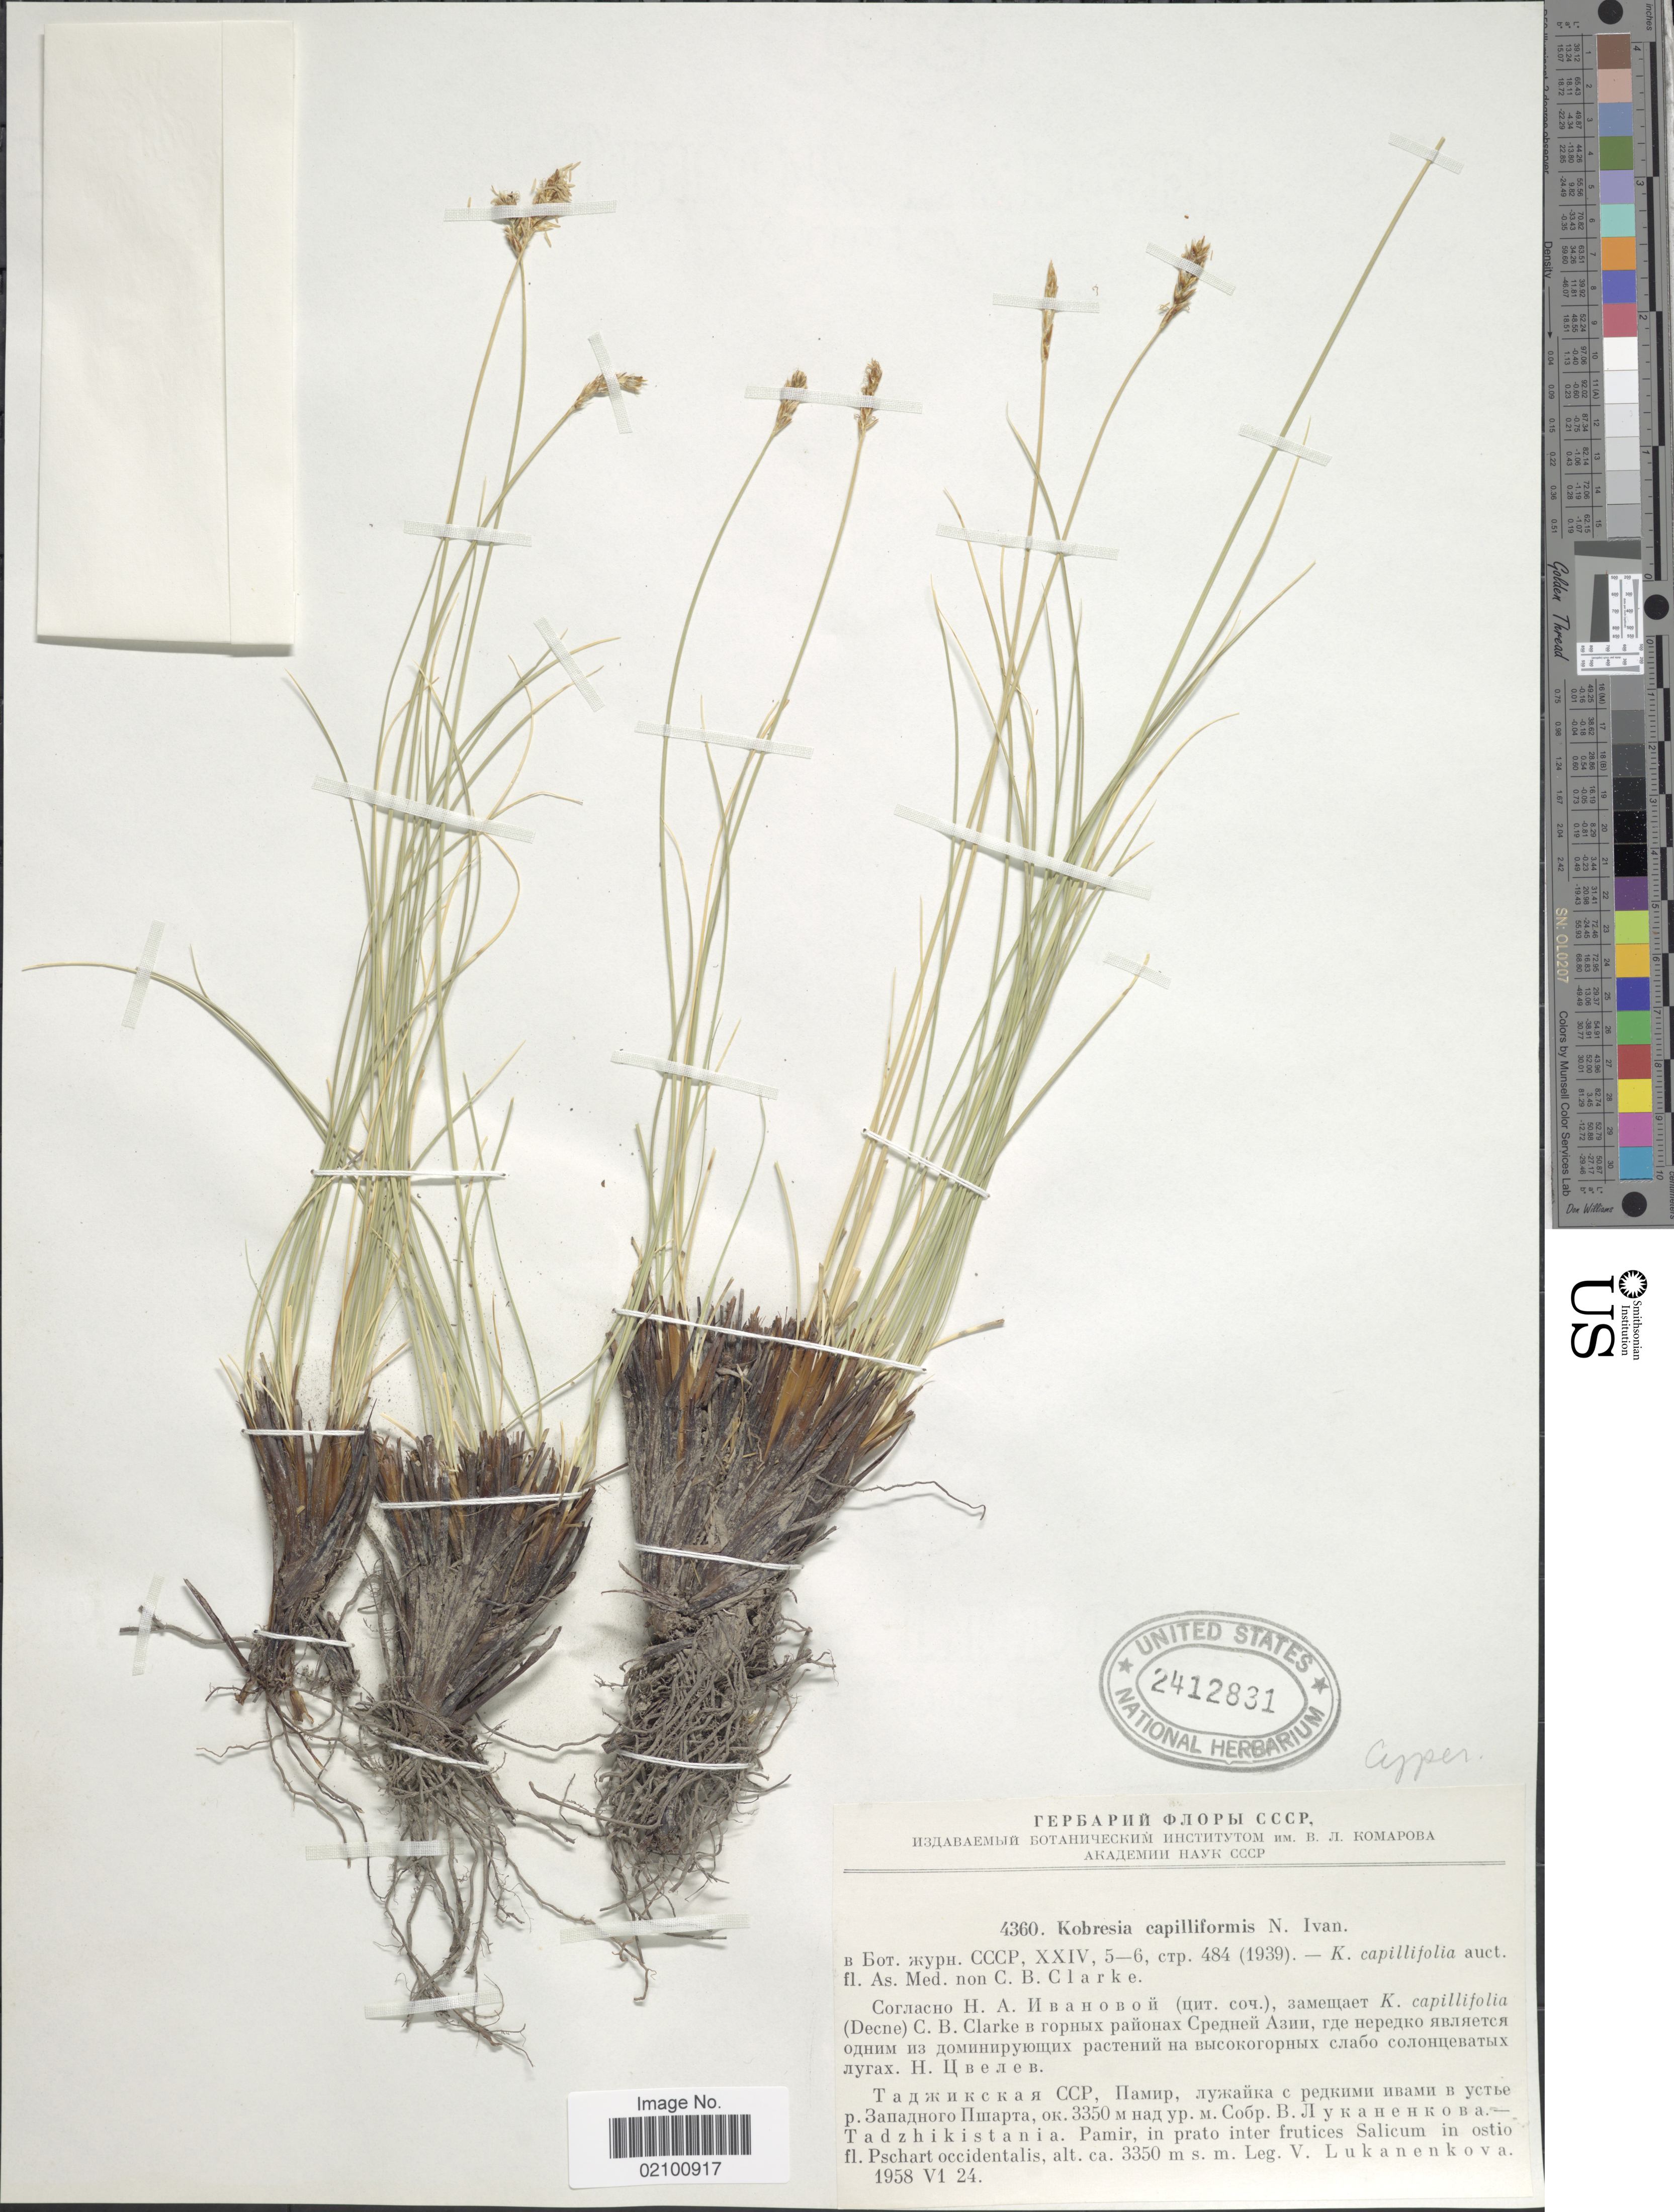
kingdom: Plantae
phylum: Tracheophyta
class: Liliopsida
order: Poales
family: Cyperaceae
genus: Carex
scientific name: Carex capillifolia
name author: (Decne.) S.R. Zhang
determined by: Strong, M. T., (US), Smithsonian Institution - National Museum of Natural History (UNITED STATES)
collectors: V. Lukanenkova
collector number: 4360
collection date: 1958-06-24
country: Tajikistan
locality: Tadzhikistania, Pamir, fl. Pschart occidentalis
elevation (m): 3350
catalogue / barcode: US 2412831